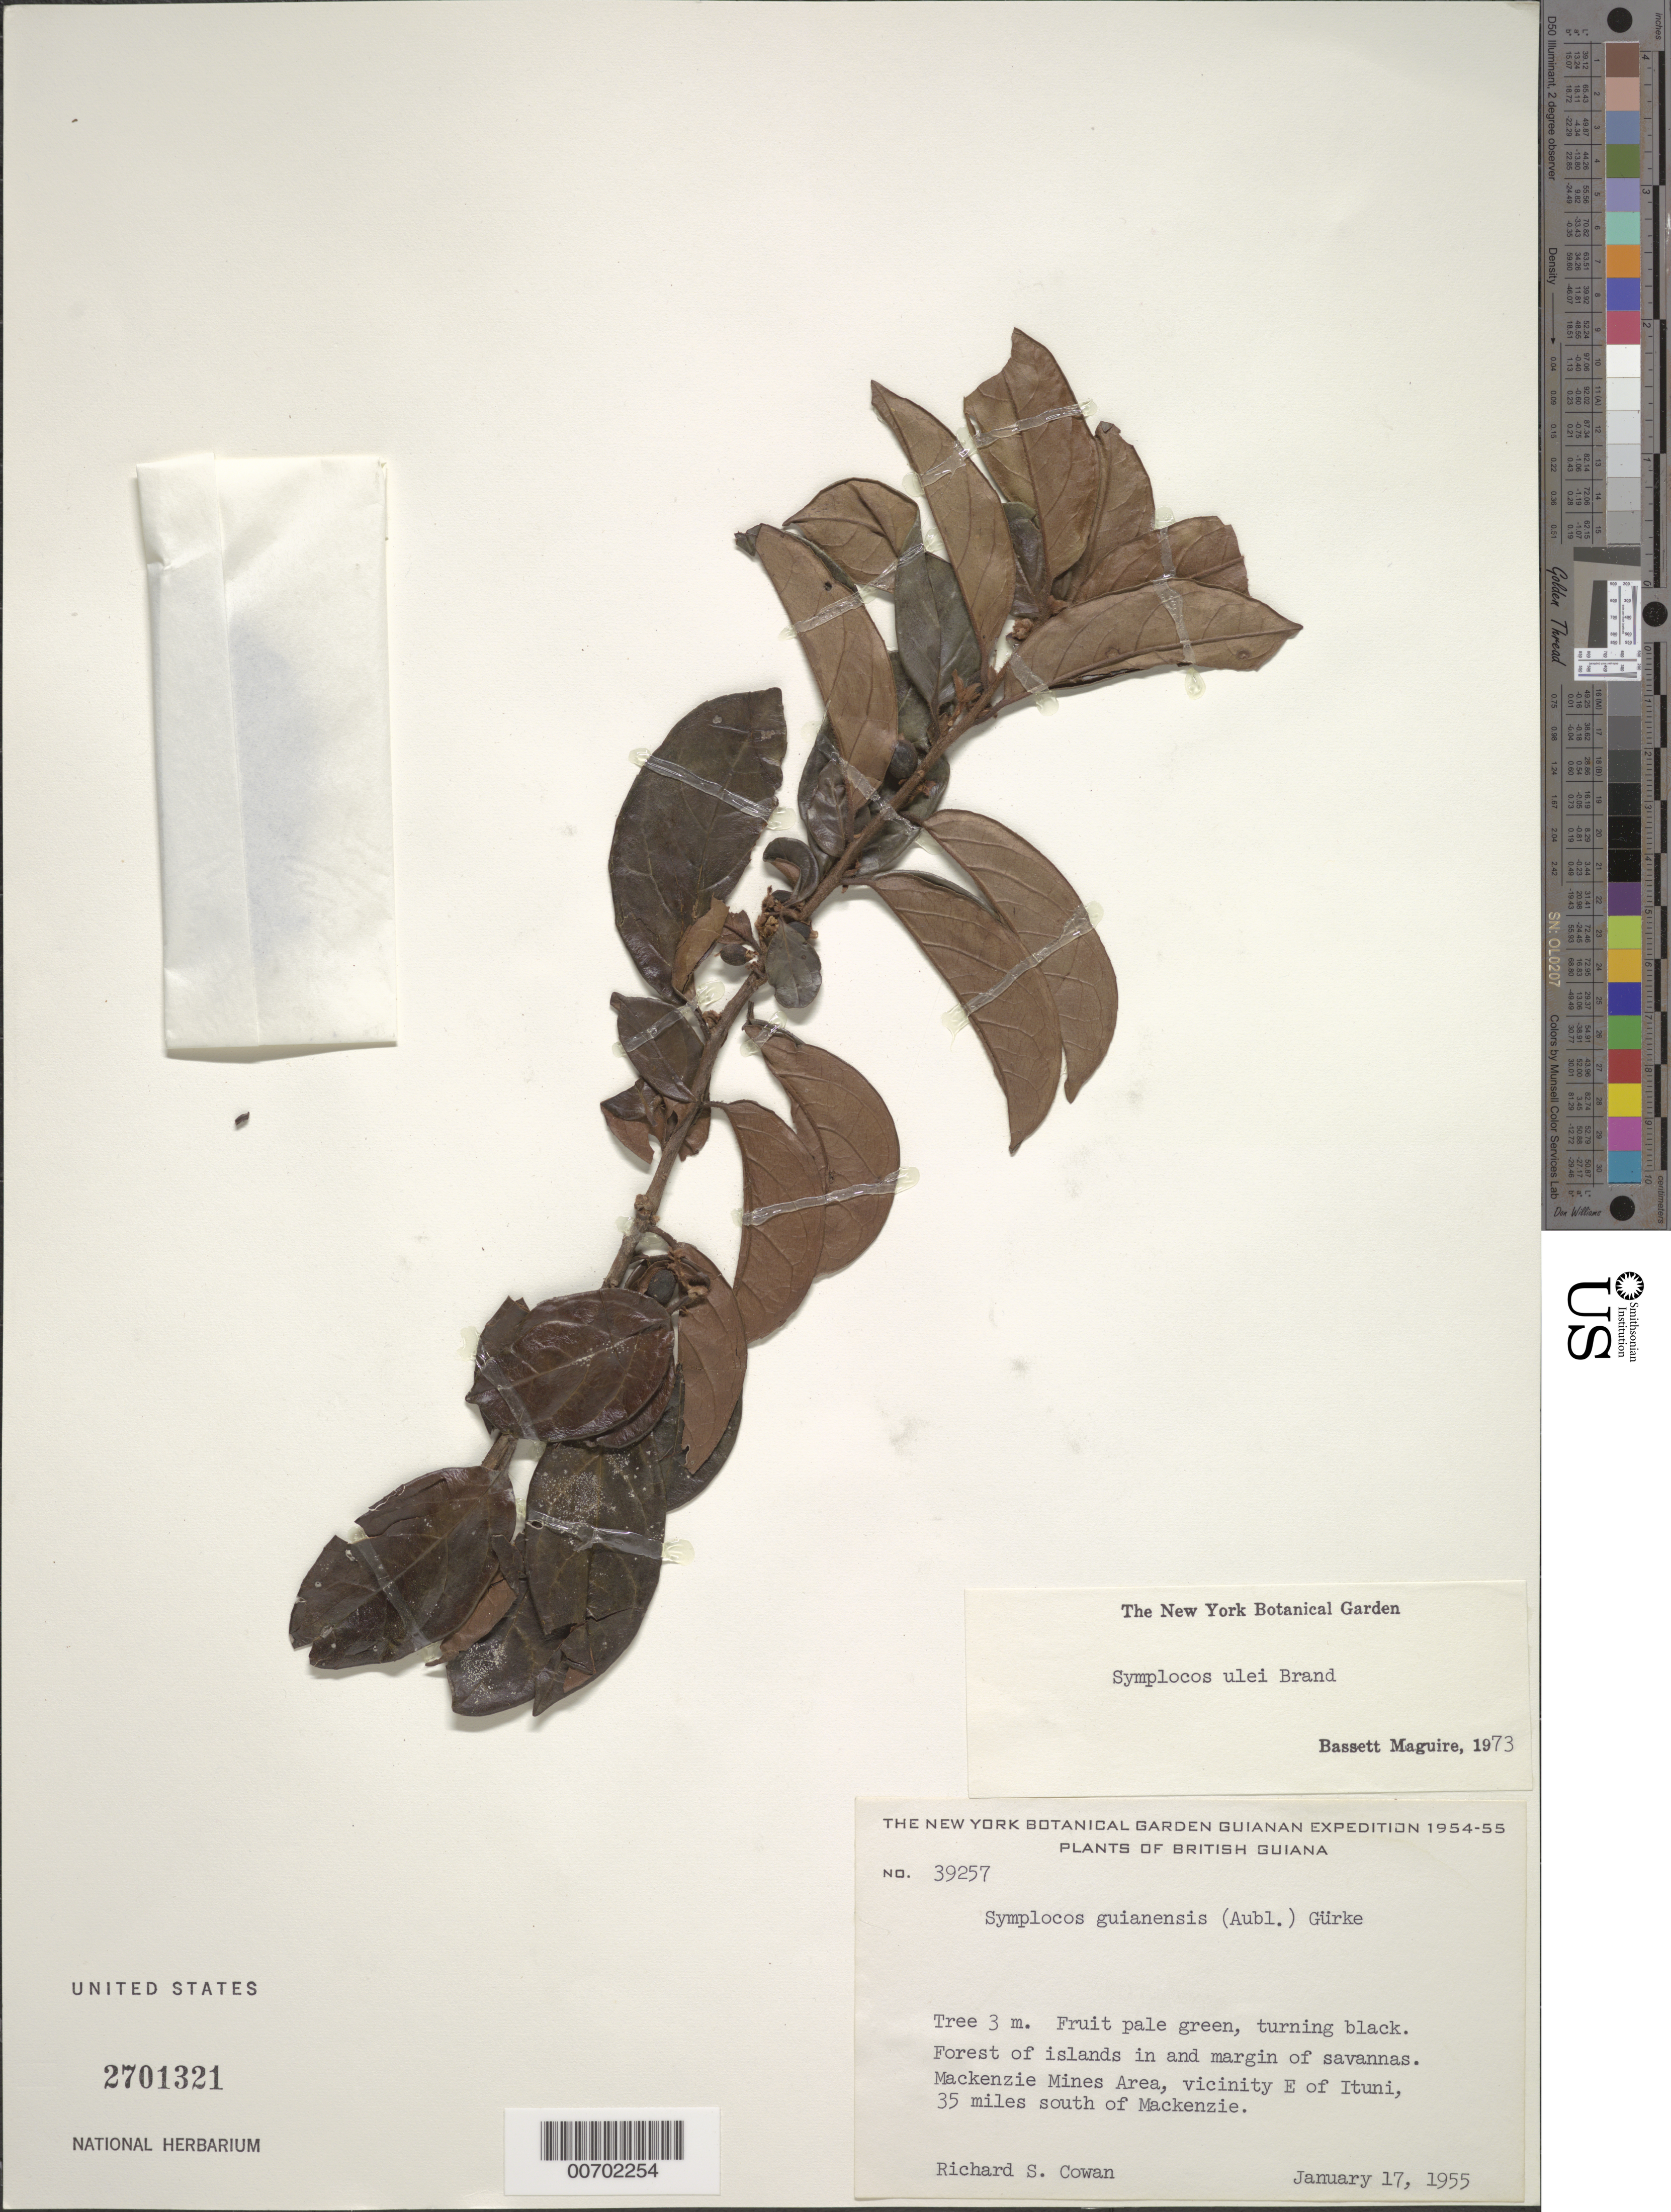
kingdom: Plantae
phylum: Tracheophyta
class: Magnoliopsida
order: Ericales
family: Symplocaceae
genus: Symplocos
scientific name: Symplocos ulei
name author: Brand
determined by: Maguire, Bassett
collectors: R. S. Cowan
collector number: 39257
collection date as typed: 17-Jan-55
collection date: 1955-01-17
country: Guyana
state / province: U. Demerara-Berbice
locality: Mackenzie Mines area, vic. E of Ituni, 35 mi. S of Mackenzie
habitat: Forest islands in an margin of savanna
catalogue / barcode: US 2701321